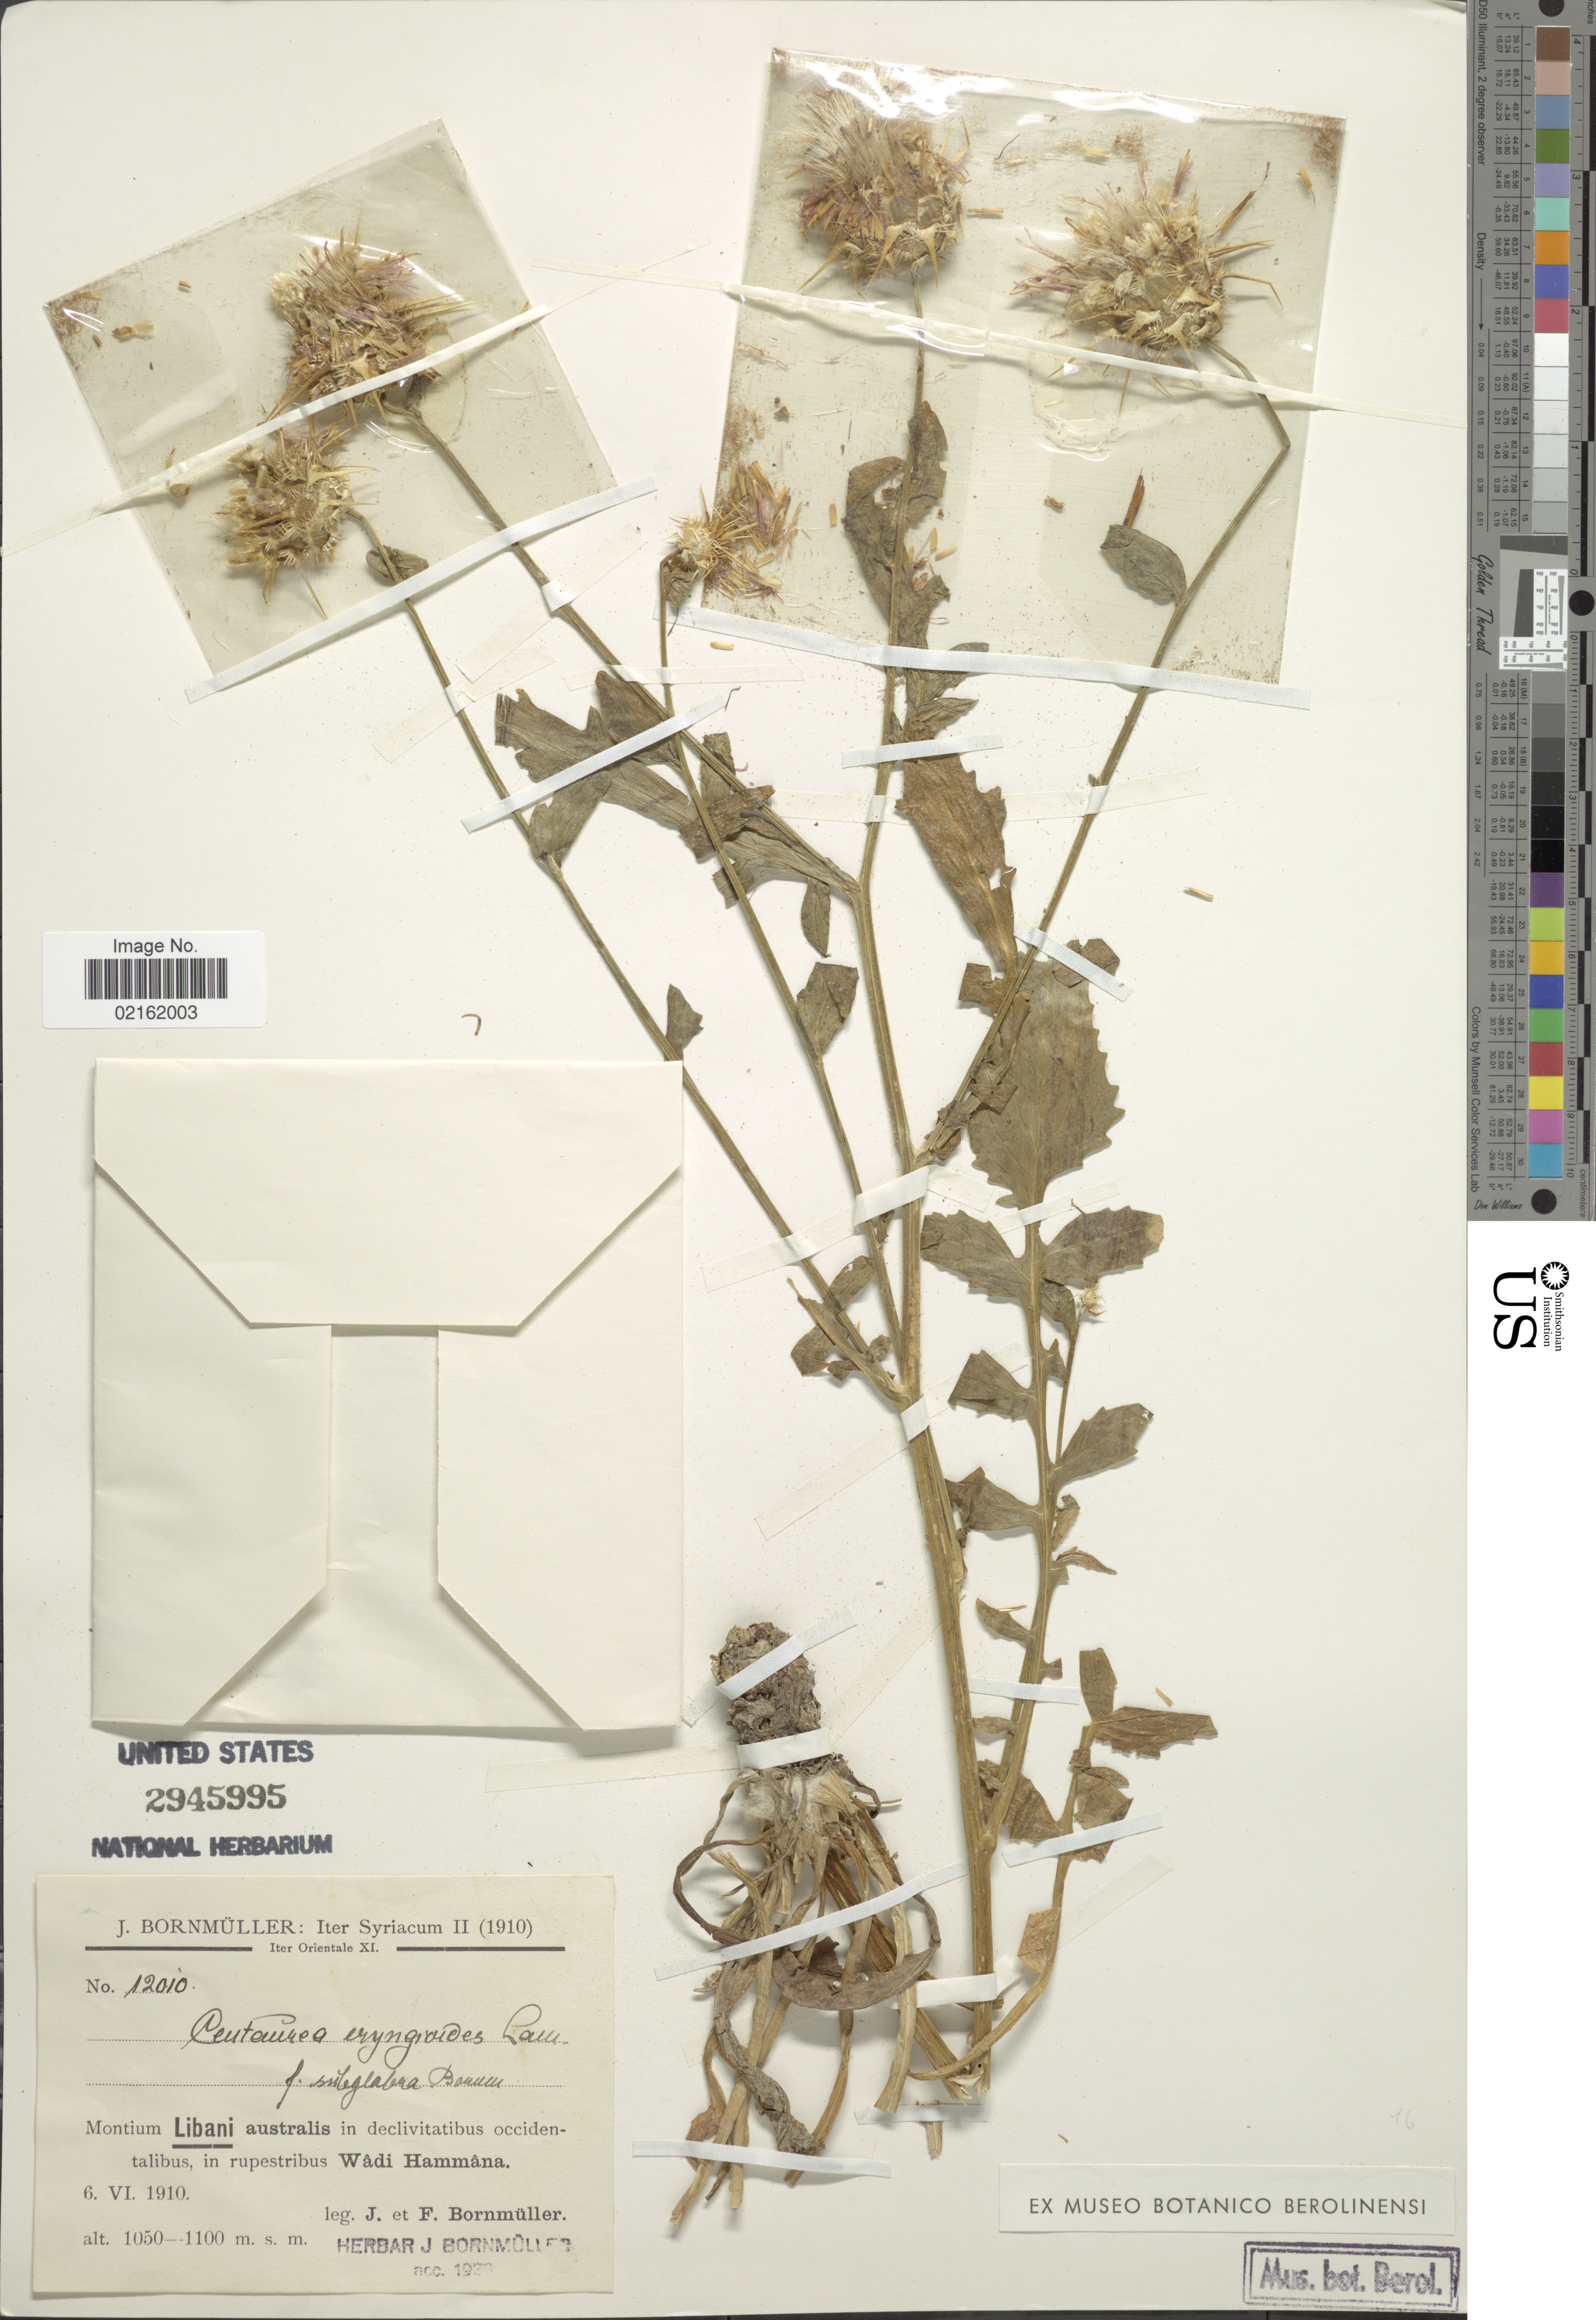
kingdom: Plantae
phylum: Tracheophyta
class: Magnoliopsida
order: Asterales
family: Asteraceae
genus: Centaurea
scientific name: Centaurea eryngioides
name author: Lam.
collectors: J. Bornmüller & F. Bornmüller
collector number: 12010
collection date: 1910-06-06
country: Syria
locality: Montium Libani australis in devlivitatibus ovvidentalibus, in rupestribus Wadi Hammana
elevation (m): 1050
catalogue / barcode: US 2945995